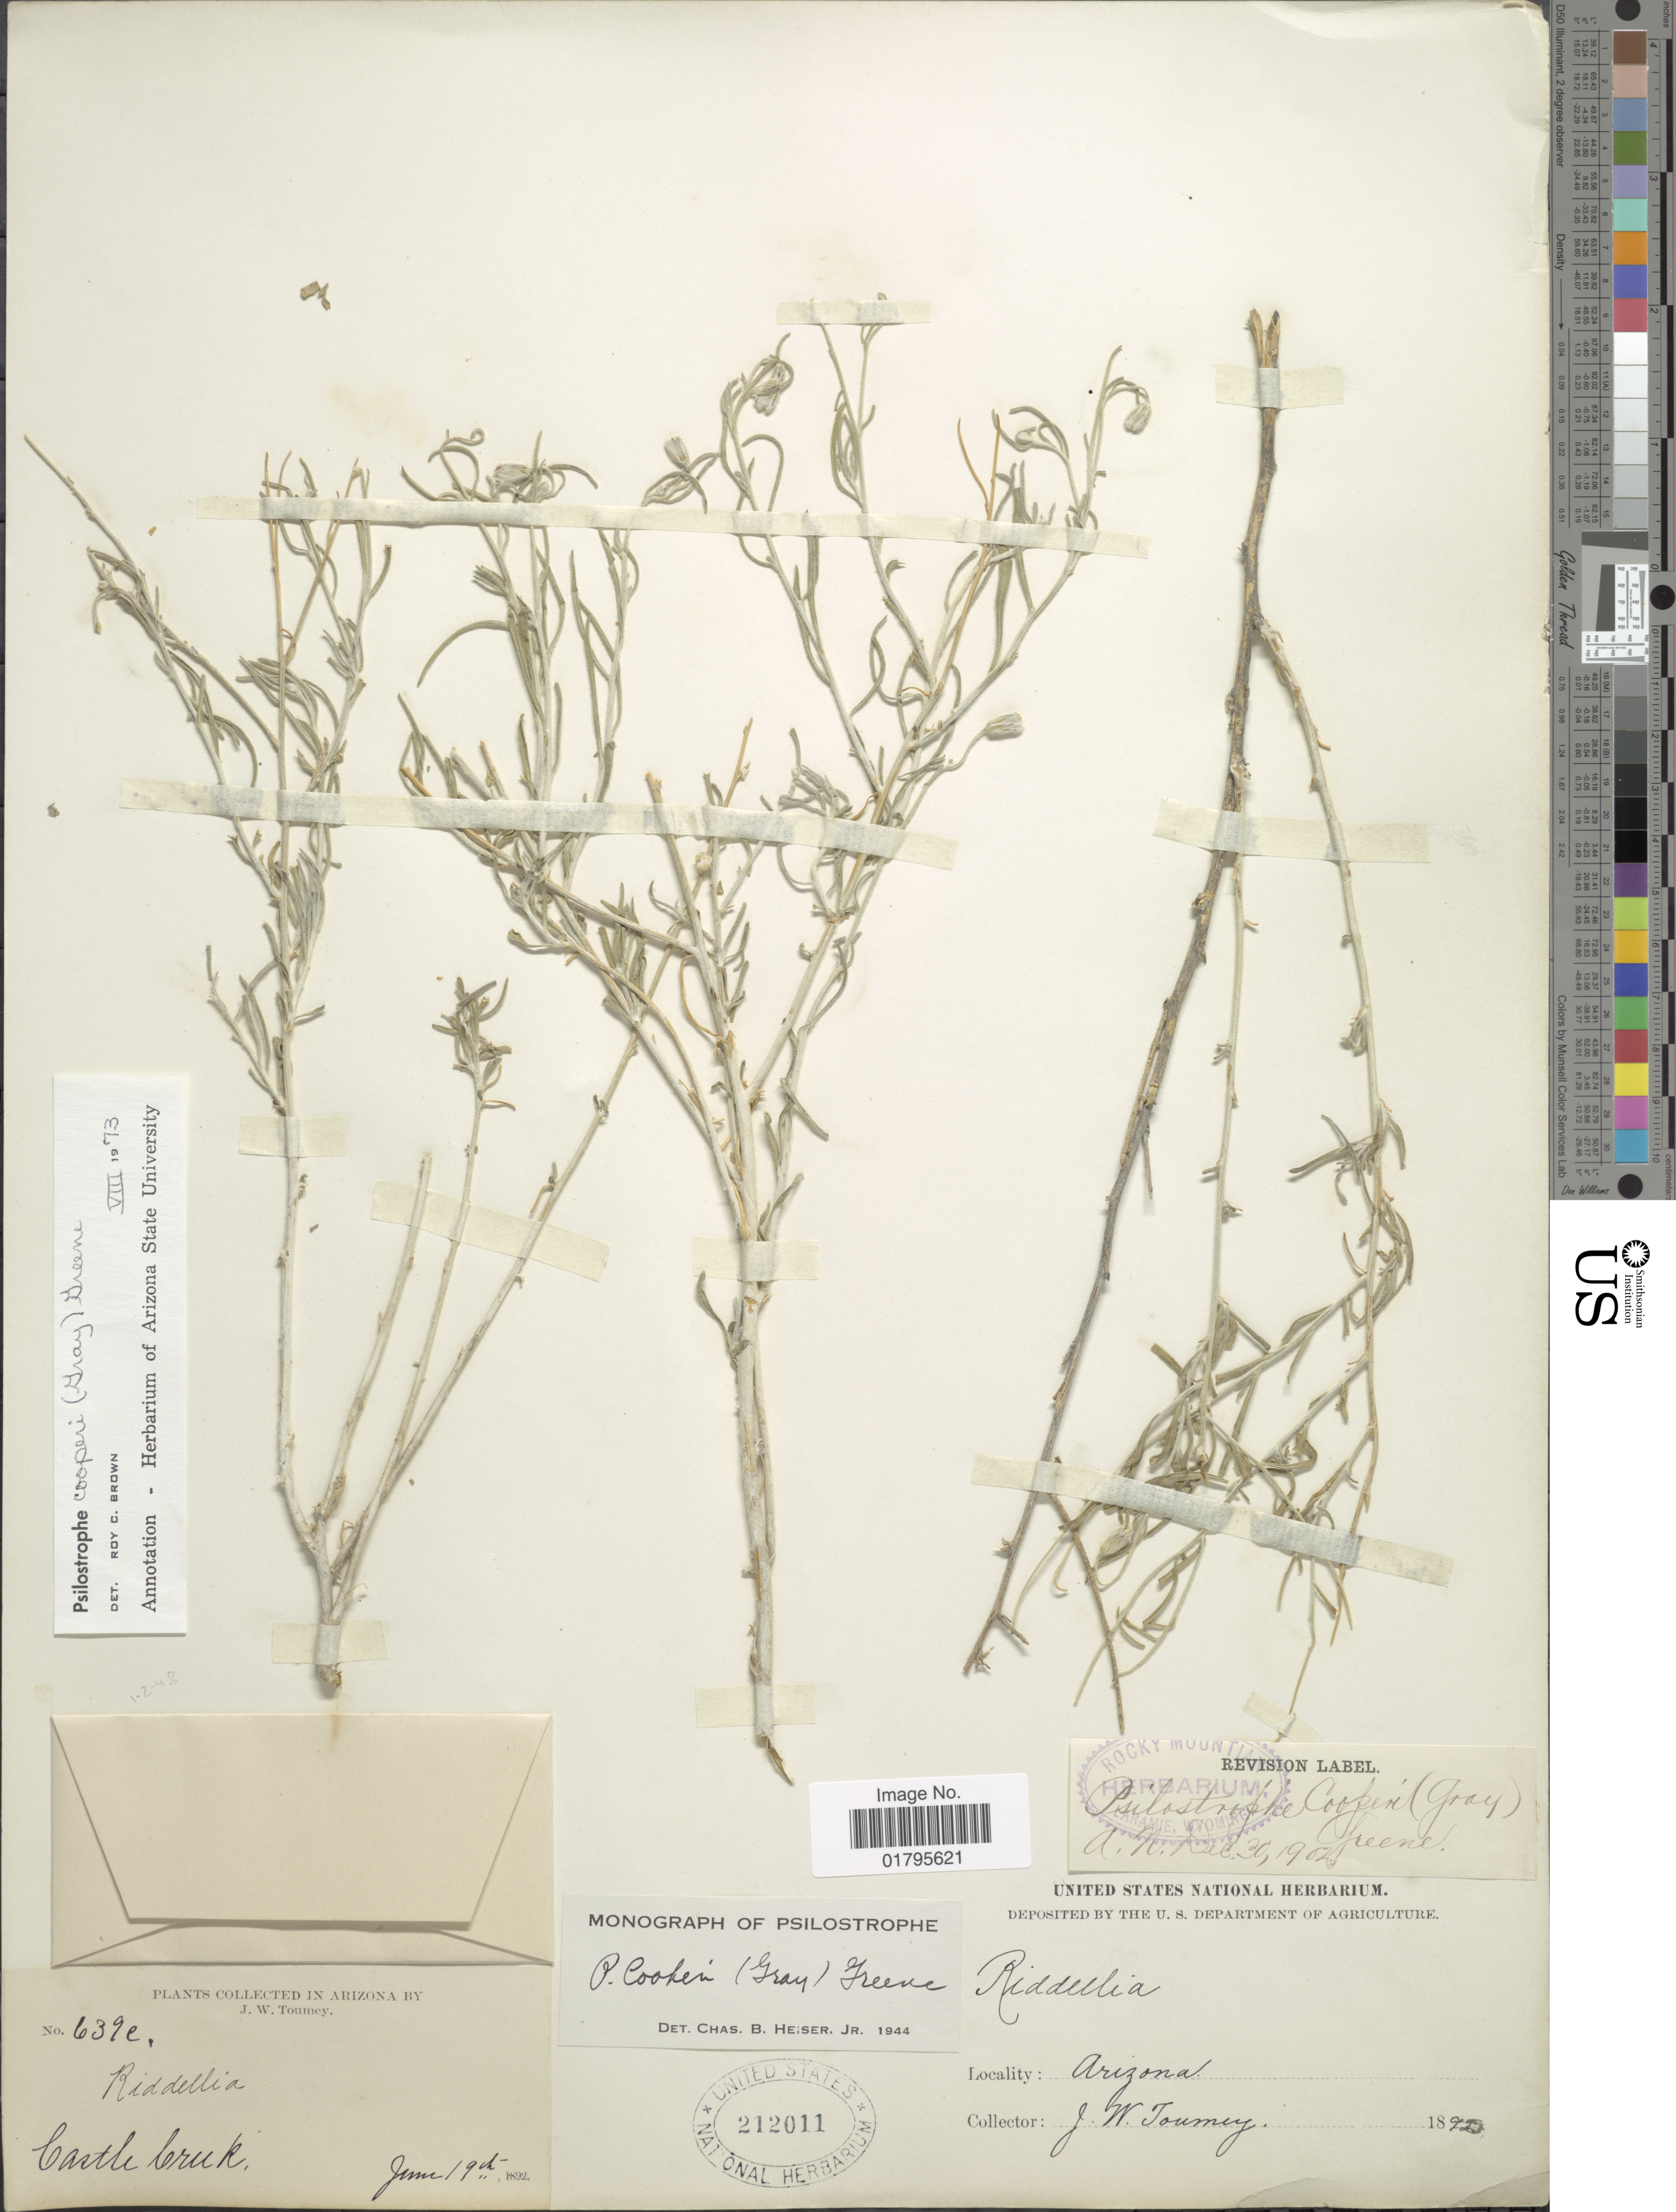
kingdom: Plantae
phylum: Tracheophyta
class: Magnoliopsida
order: Asterales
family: Asteraceae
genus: Psilostrophe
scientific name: Psilostrophe cooperi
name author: (A. Gray) Greene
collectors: J. Tourney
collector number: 639c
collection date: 1892-06-19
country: United States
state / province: Arizona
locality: Castle Creek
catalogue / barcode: US 212011